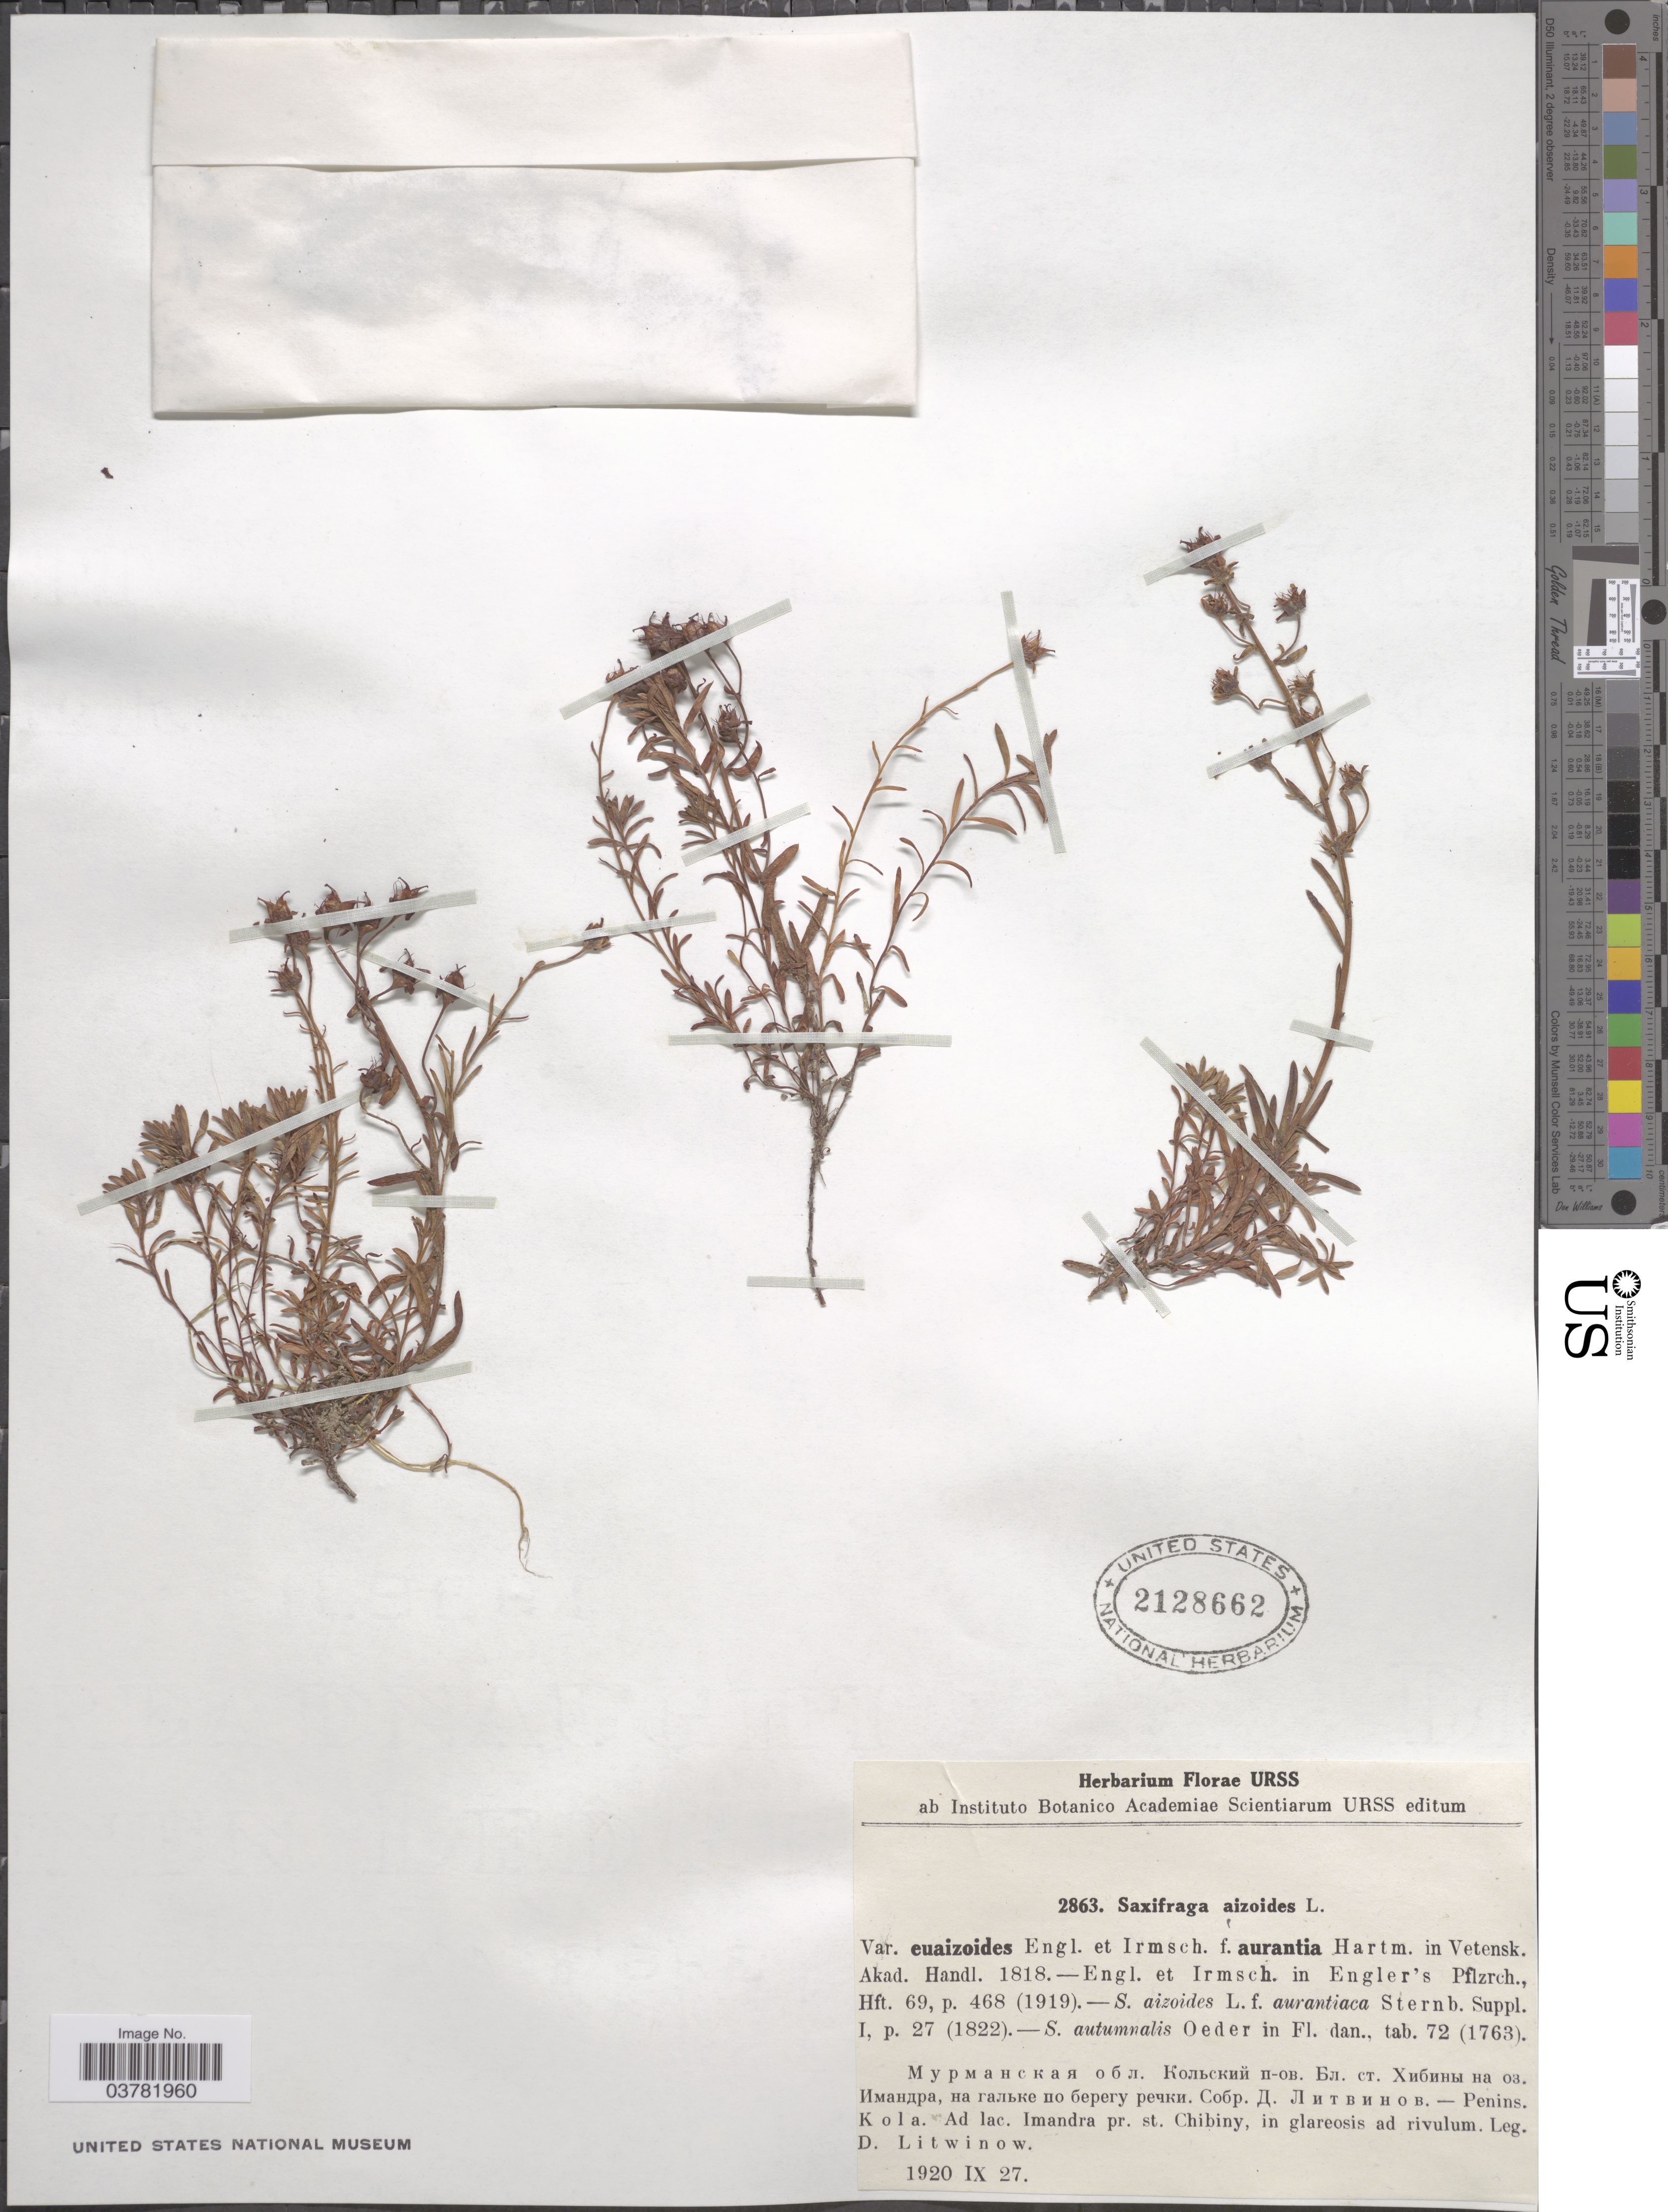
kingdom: Plantae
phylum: Tracheophyta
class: Magnoliopsida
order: Saxifragales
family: Saxifragaceae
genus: Saxifraga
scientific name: Saxifraga aizoides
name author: L.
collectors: D. Litwinow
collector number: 2863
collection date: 1920-09-27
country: Russian Federation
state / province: Murmansk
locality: Penins. Kola. Ad lac. Imandra pr. st. Chibiny, in glareosis ad rivulum.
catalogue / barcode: US 2128662